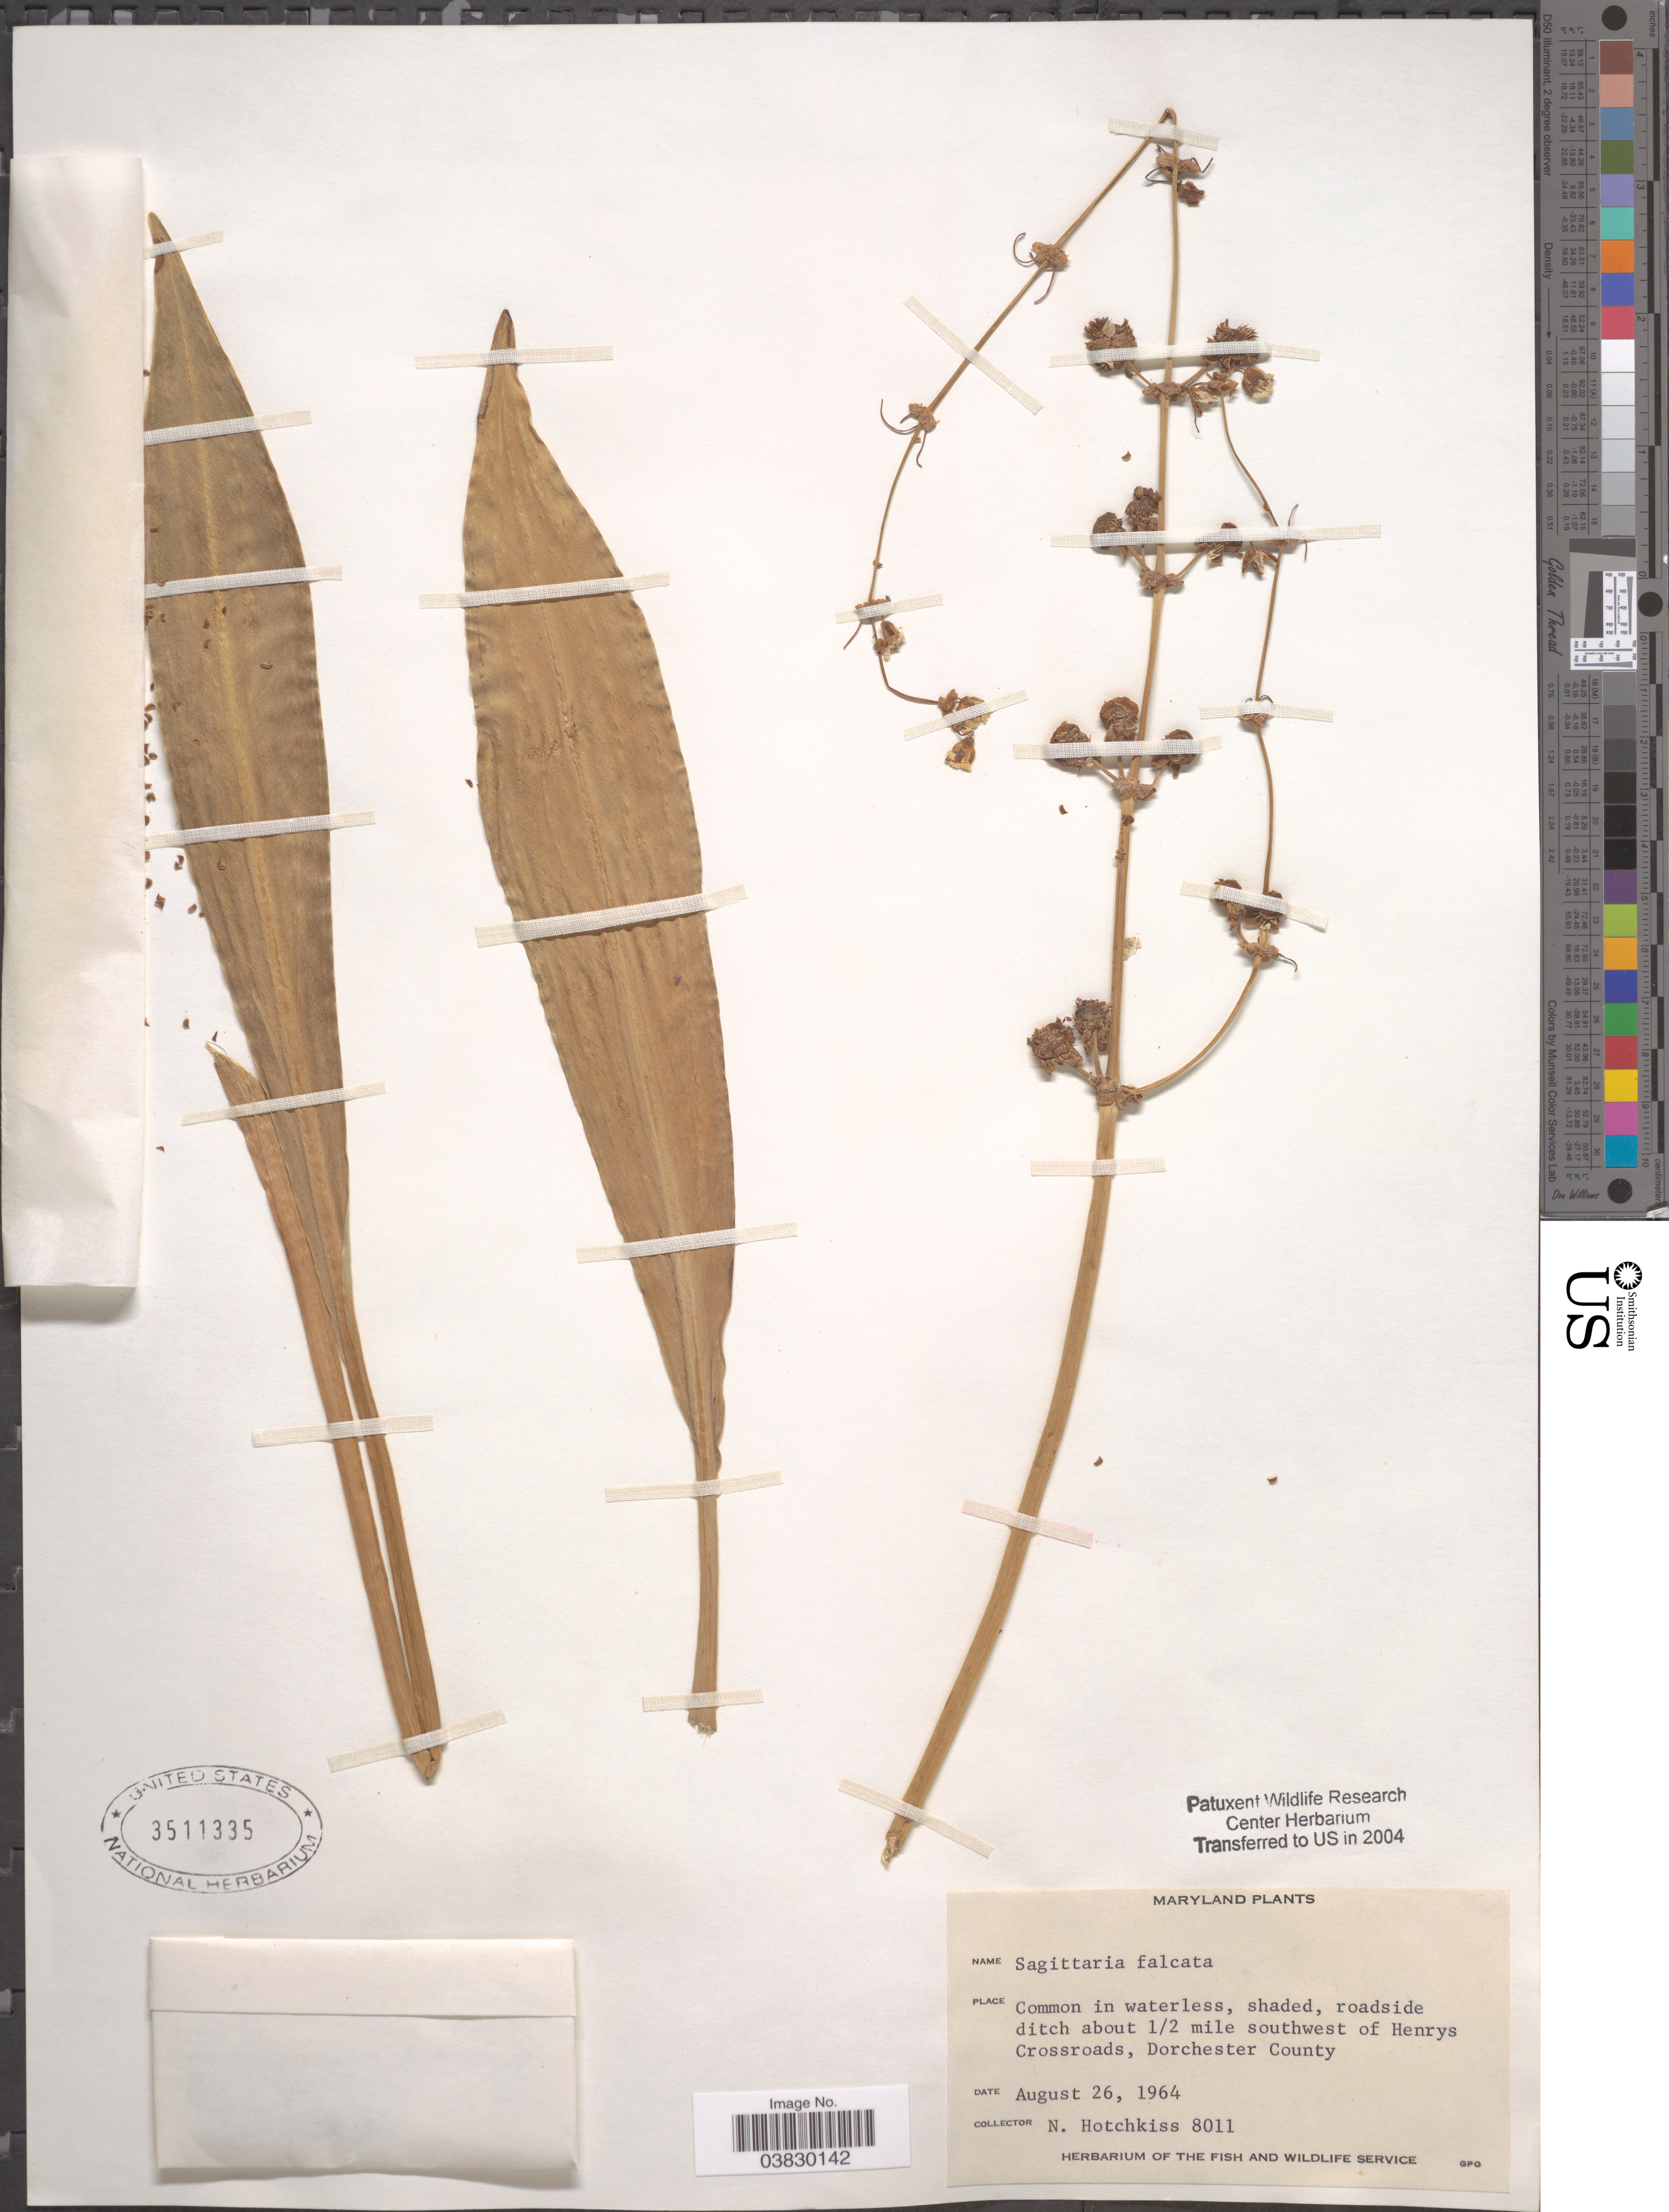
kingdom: Plantae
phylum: Tracheophyta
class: Liliopsida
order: Alismatales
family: Alismataceae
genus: Sagittaria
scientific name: Sagittaria lancifolia subsp. media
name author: (Micheli) Bogin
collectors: N. Hotchkiss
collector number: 8011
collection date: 1964-08-26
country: United States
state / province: Maryland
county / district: Dorchester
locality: About 1/2 mile southwest of Henrys Crossroads, Dorchester County.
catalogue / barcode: US 3511335